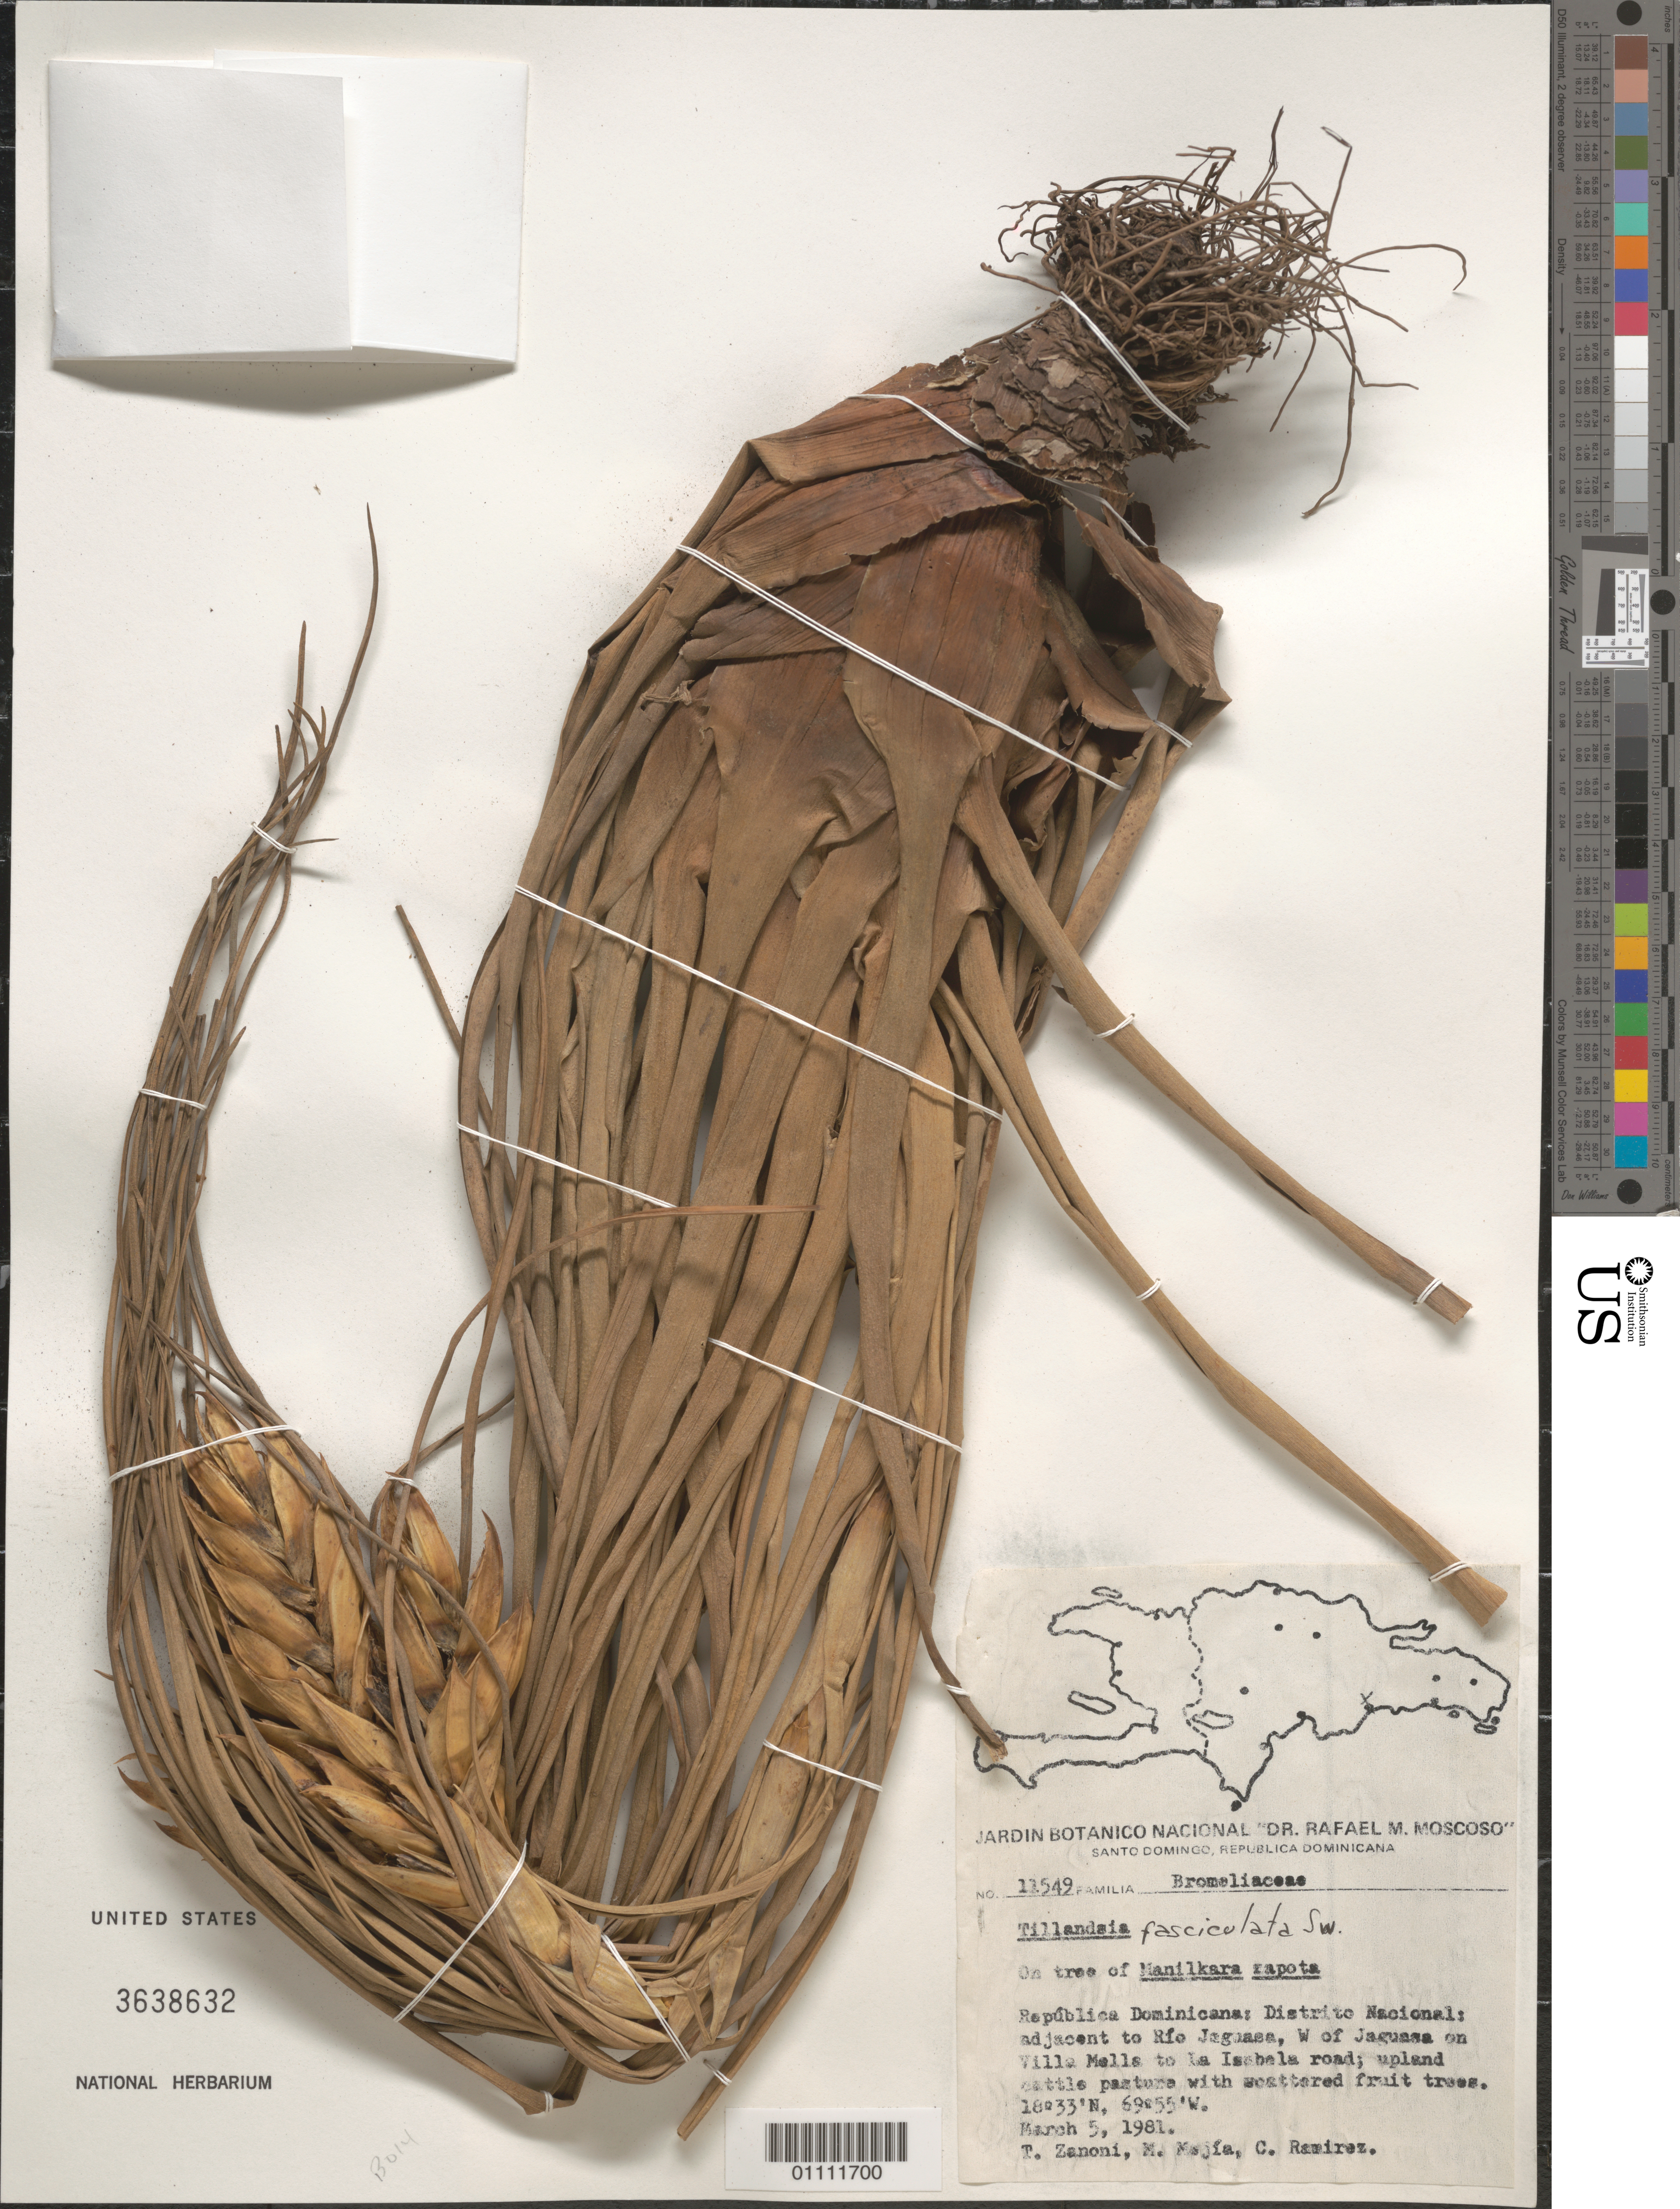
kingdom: Plantae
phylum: Tracheophyta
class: Liliopsida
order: Poales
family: Bromeliaceae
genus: Tillandsia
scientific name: Tillandsia fasciculata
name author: Sw.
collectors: T. A. Zanoni, M. Mejia & C. Ramirez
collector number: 11549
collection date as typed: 05 Mar 1981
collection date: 1981-03-05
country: Dominican Republic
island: Hispaniola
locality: Distrito Nacional, adjacent to Rí0 Jaguaea, W of Jaguaea on Villa mella to La Isabela road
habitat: Upland cattle pastue with scattered fruit trees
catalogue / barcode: US 3638632